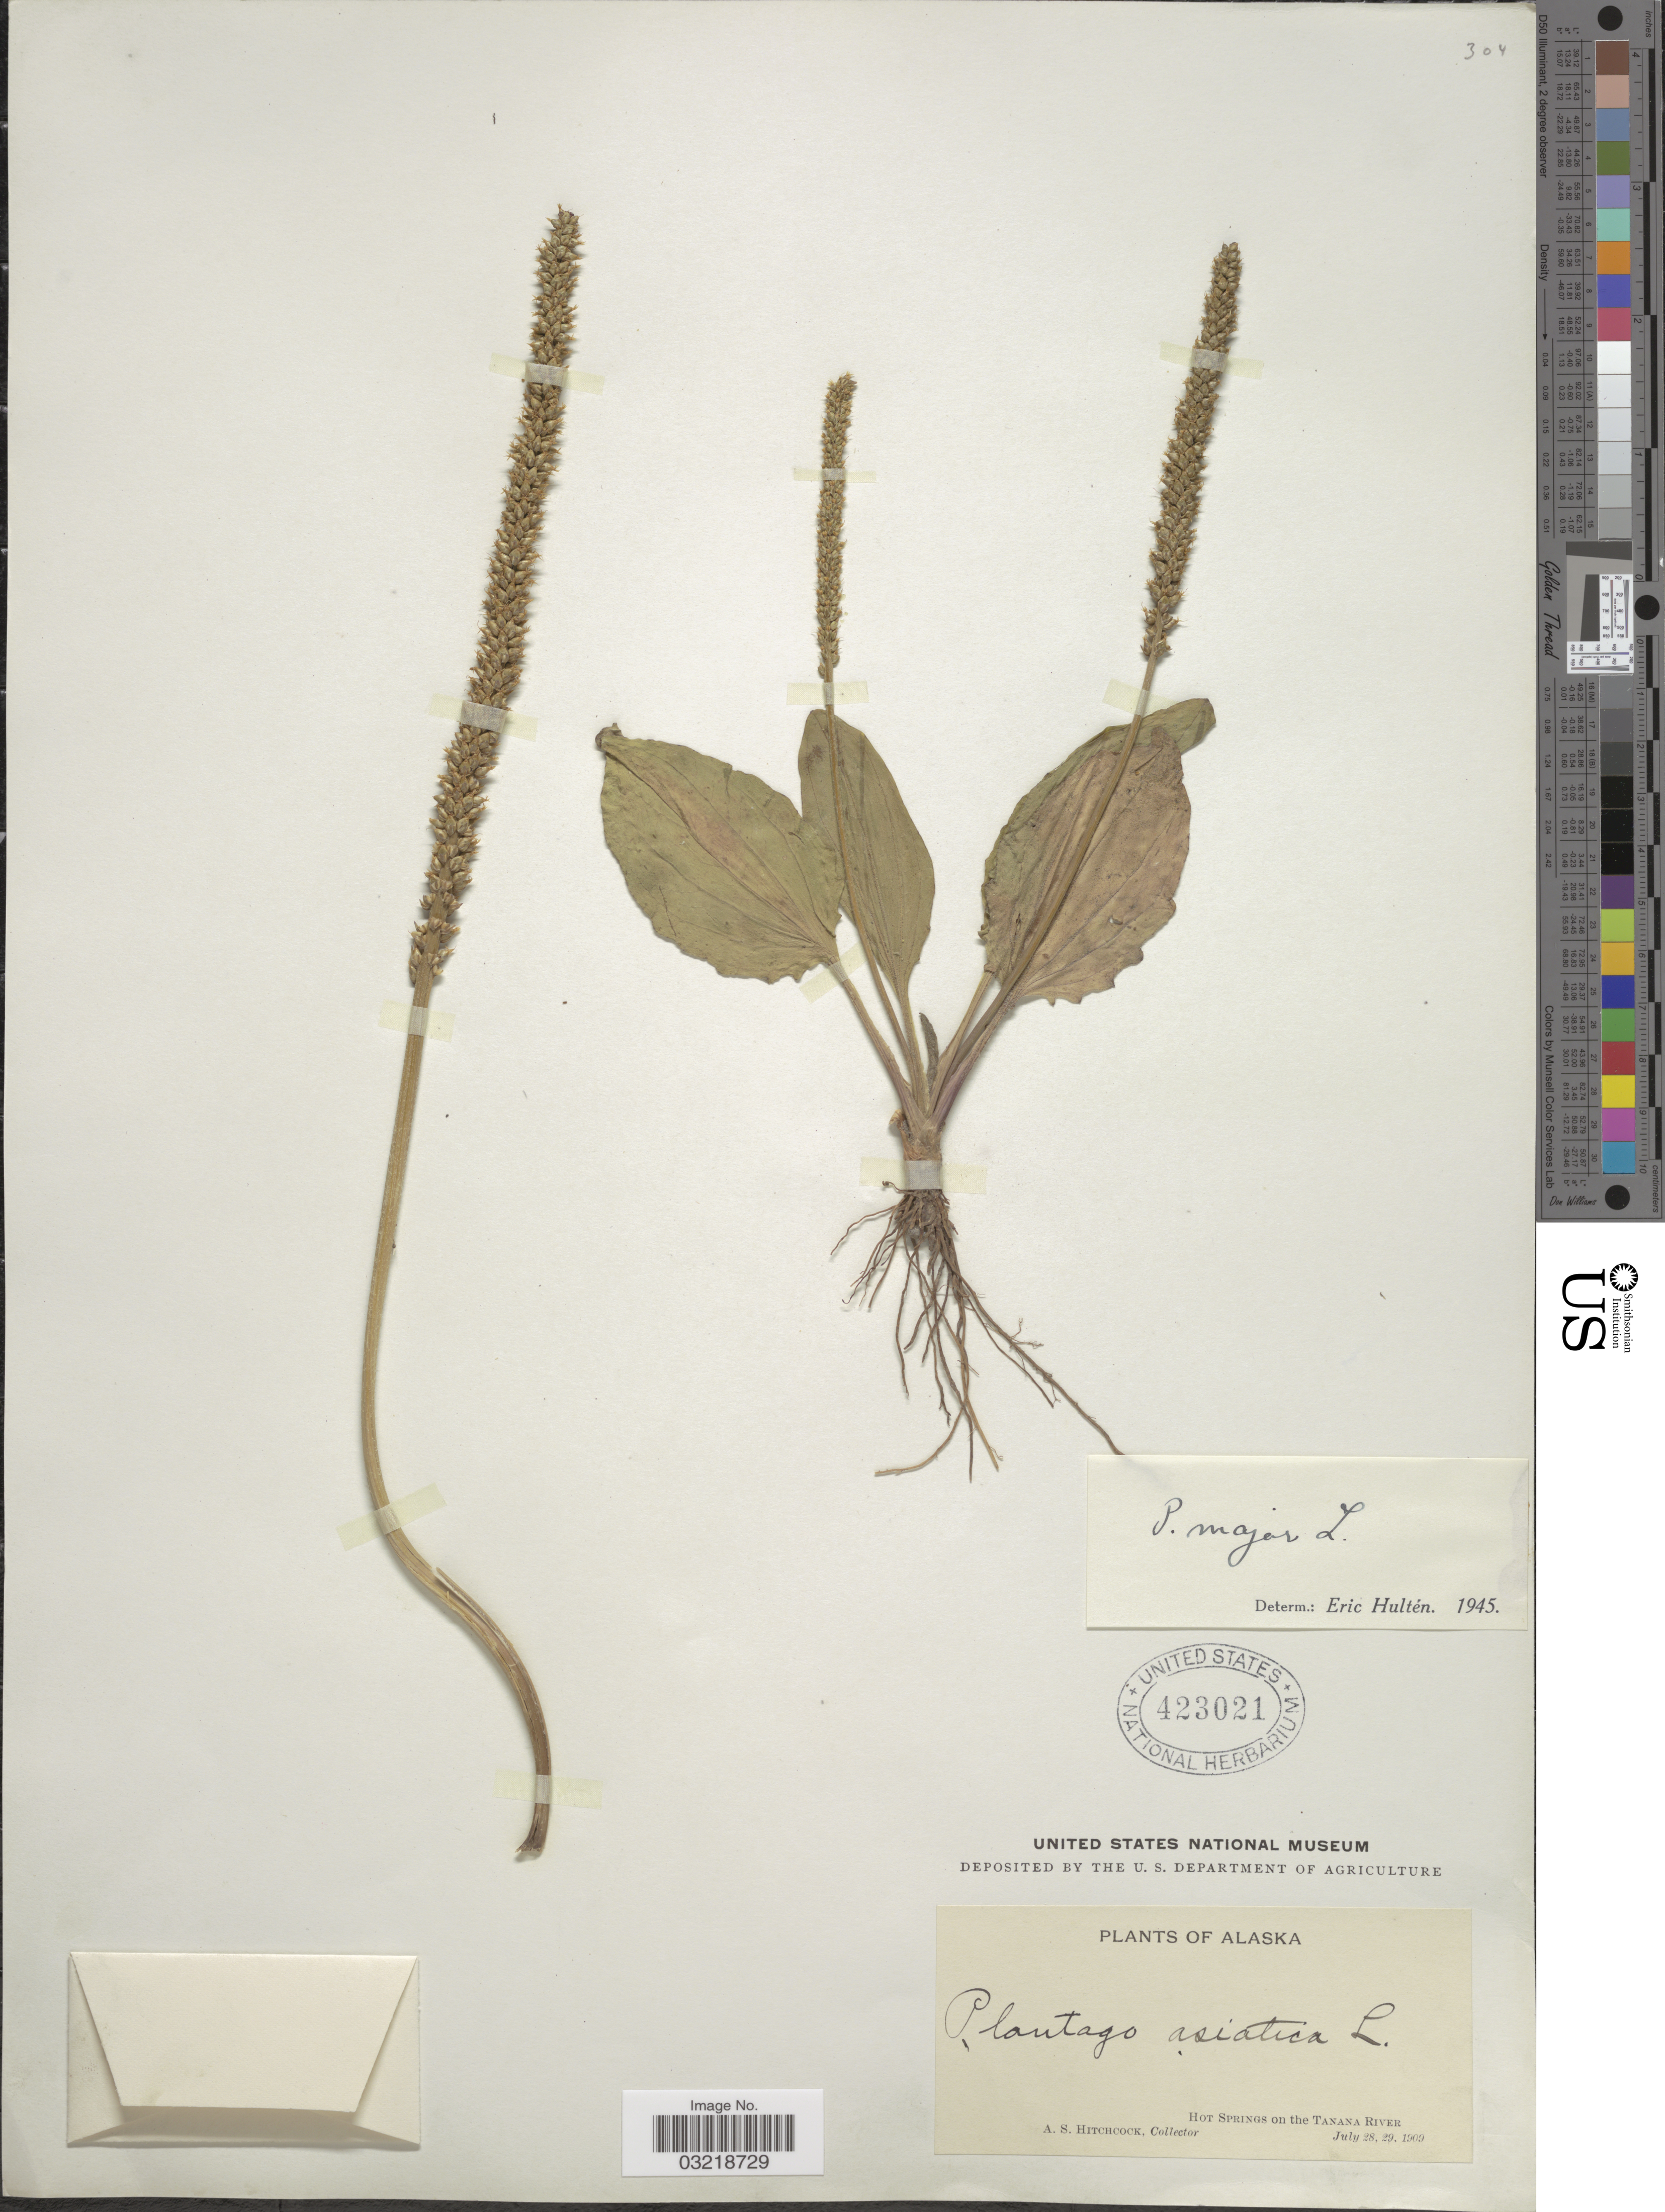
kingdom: Plantae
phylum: Tracheophyta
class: Magnoliopsida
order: Lamiales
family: Plantaginaceae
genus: Plantago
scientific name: Plantago major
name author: L.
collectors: A. S. Hitchcock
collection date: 1909-07-28/1909-07-29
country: United States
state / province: Alaska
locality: Hot Springs on the Tanana River.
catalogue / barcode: US 423021